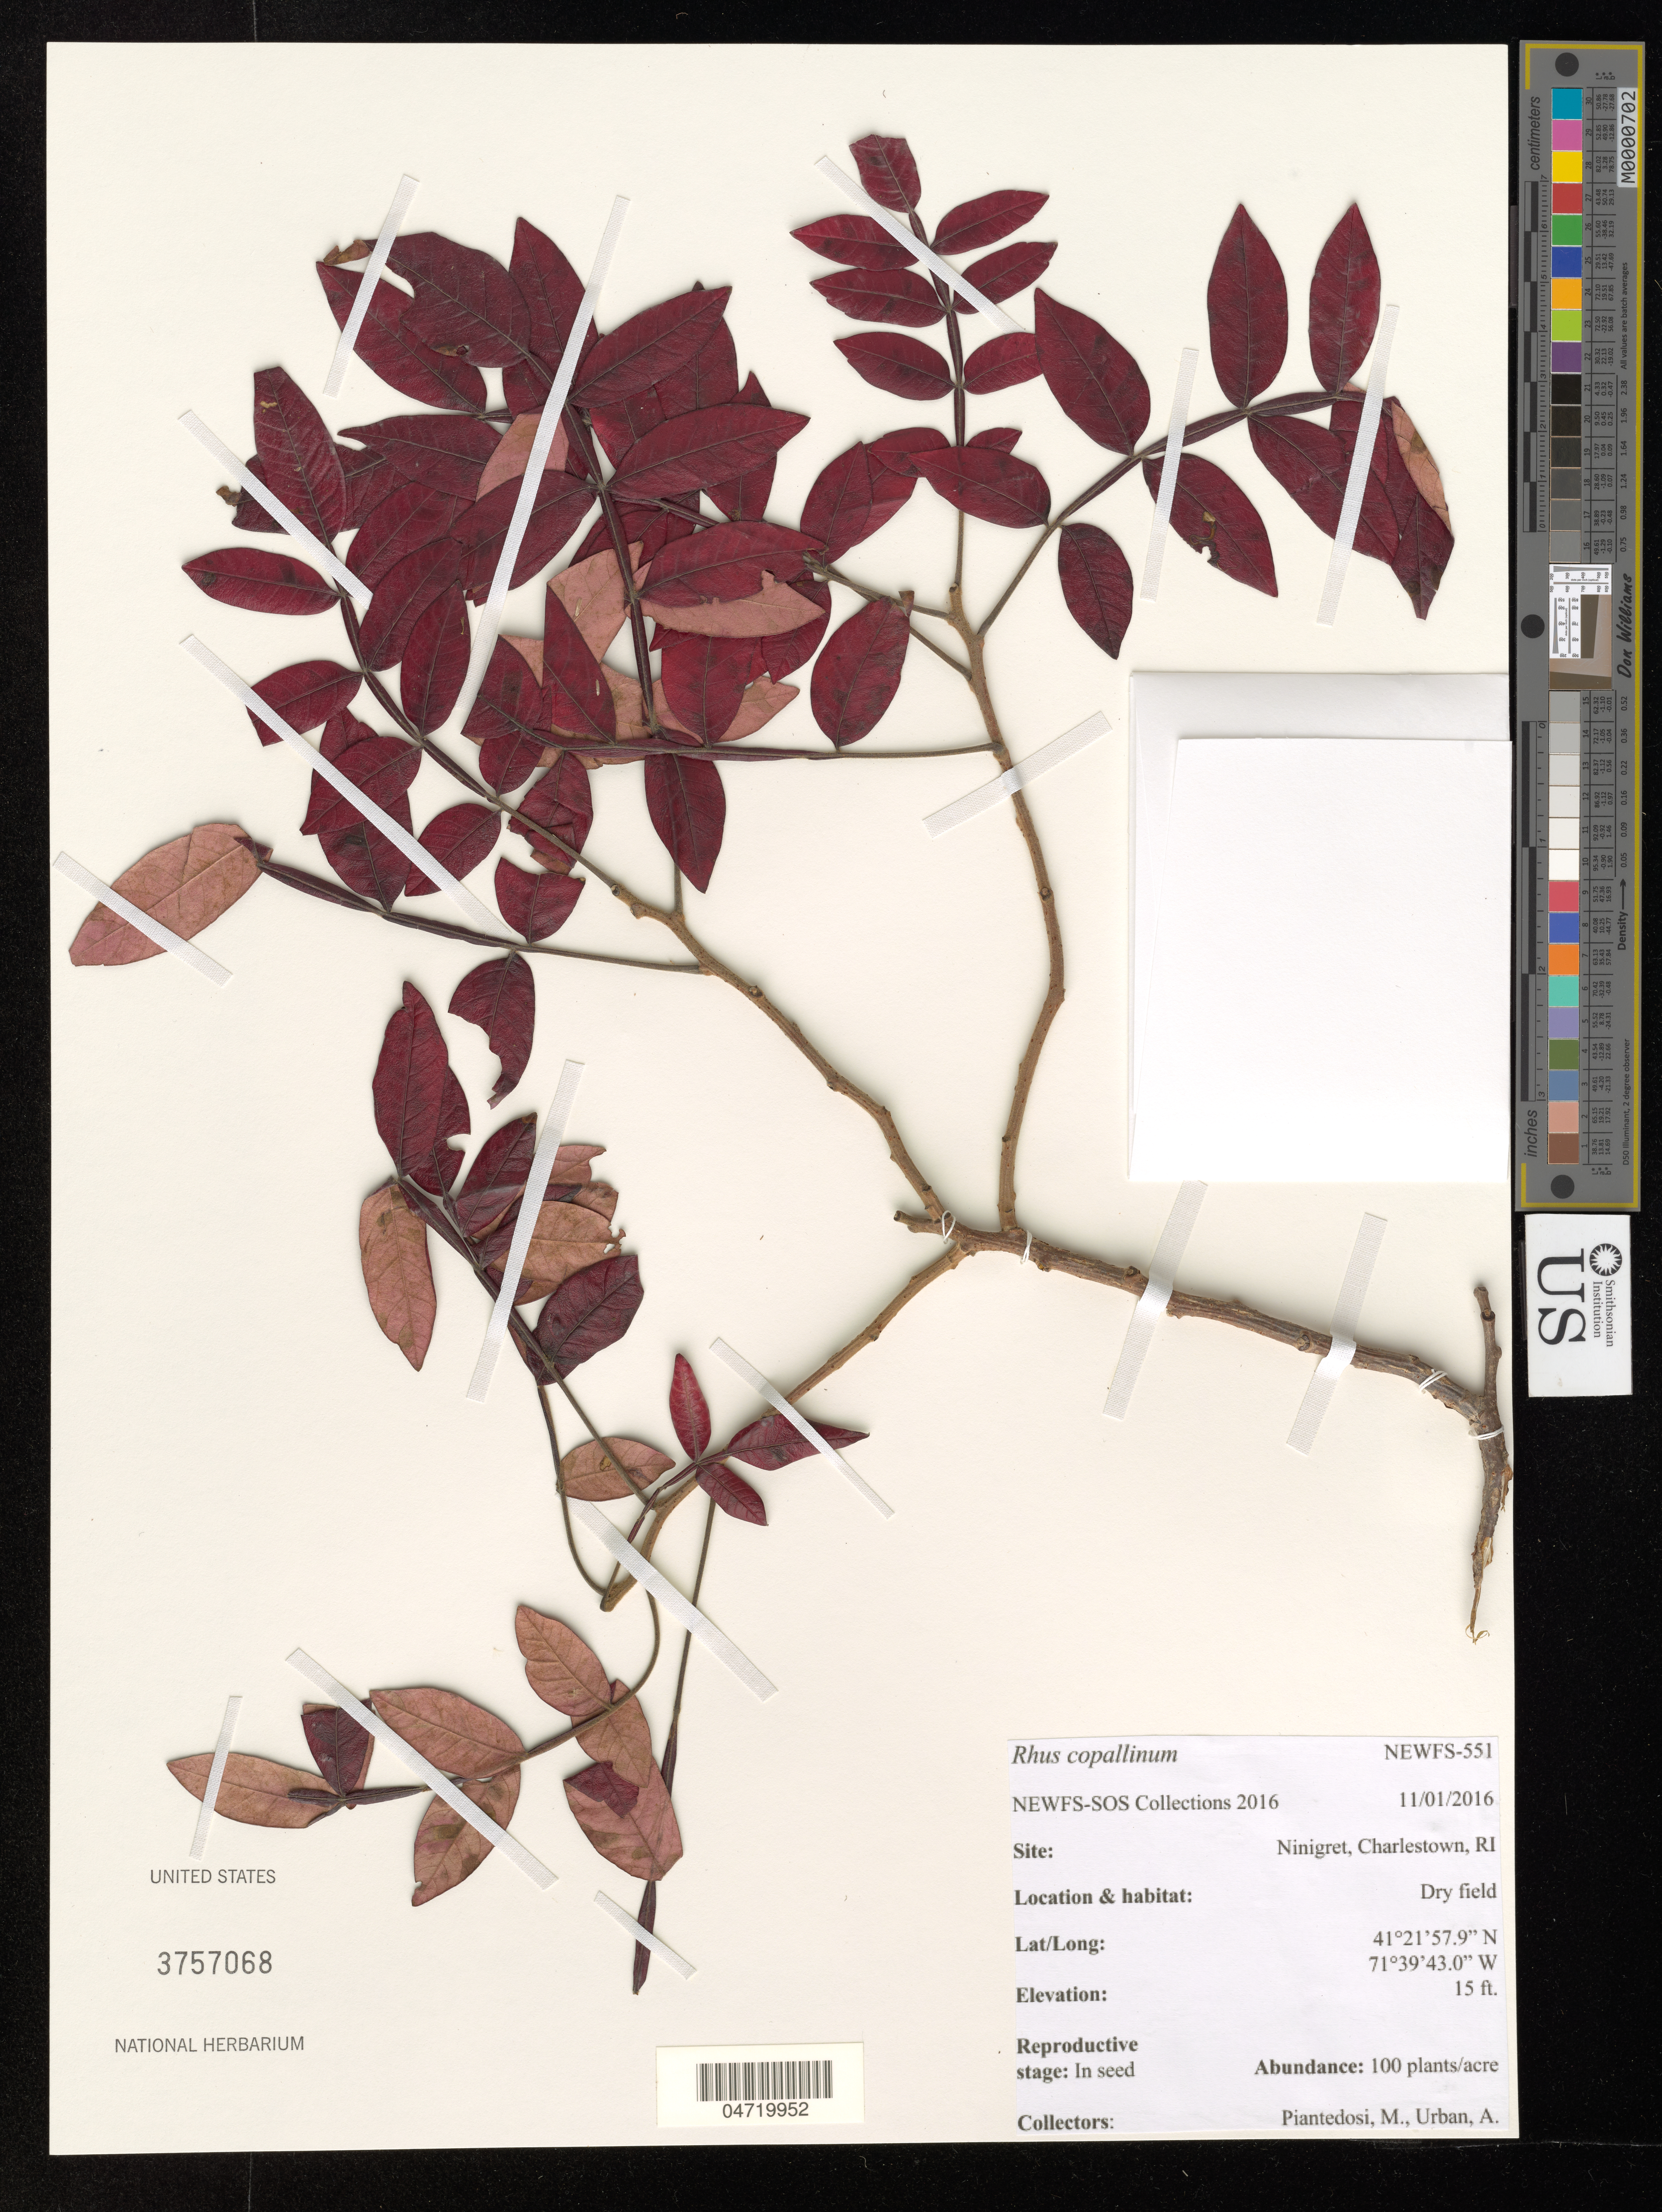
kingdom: Plantae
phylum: Tracheophyta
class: Magnoliopsida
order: Sapindales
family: Anacardiaceae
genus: Rhus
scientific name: Rhus copallinum var. latifolia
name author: Engl.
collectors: M. Piantedosi & A. Urban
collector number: NEWFS-551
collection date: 2016-11-01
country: United States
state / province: Rhode Island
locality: Ninigret, Charlestown.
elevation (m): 5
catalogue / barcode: US 3757068